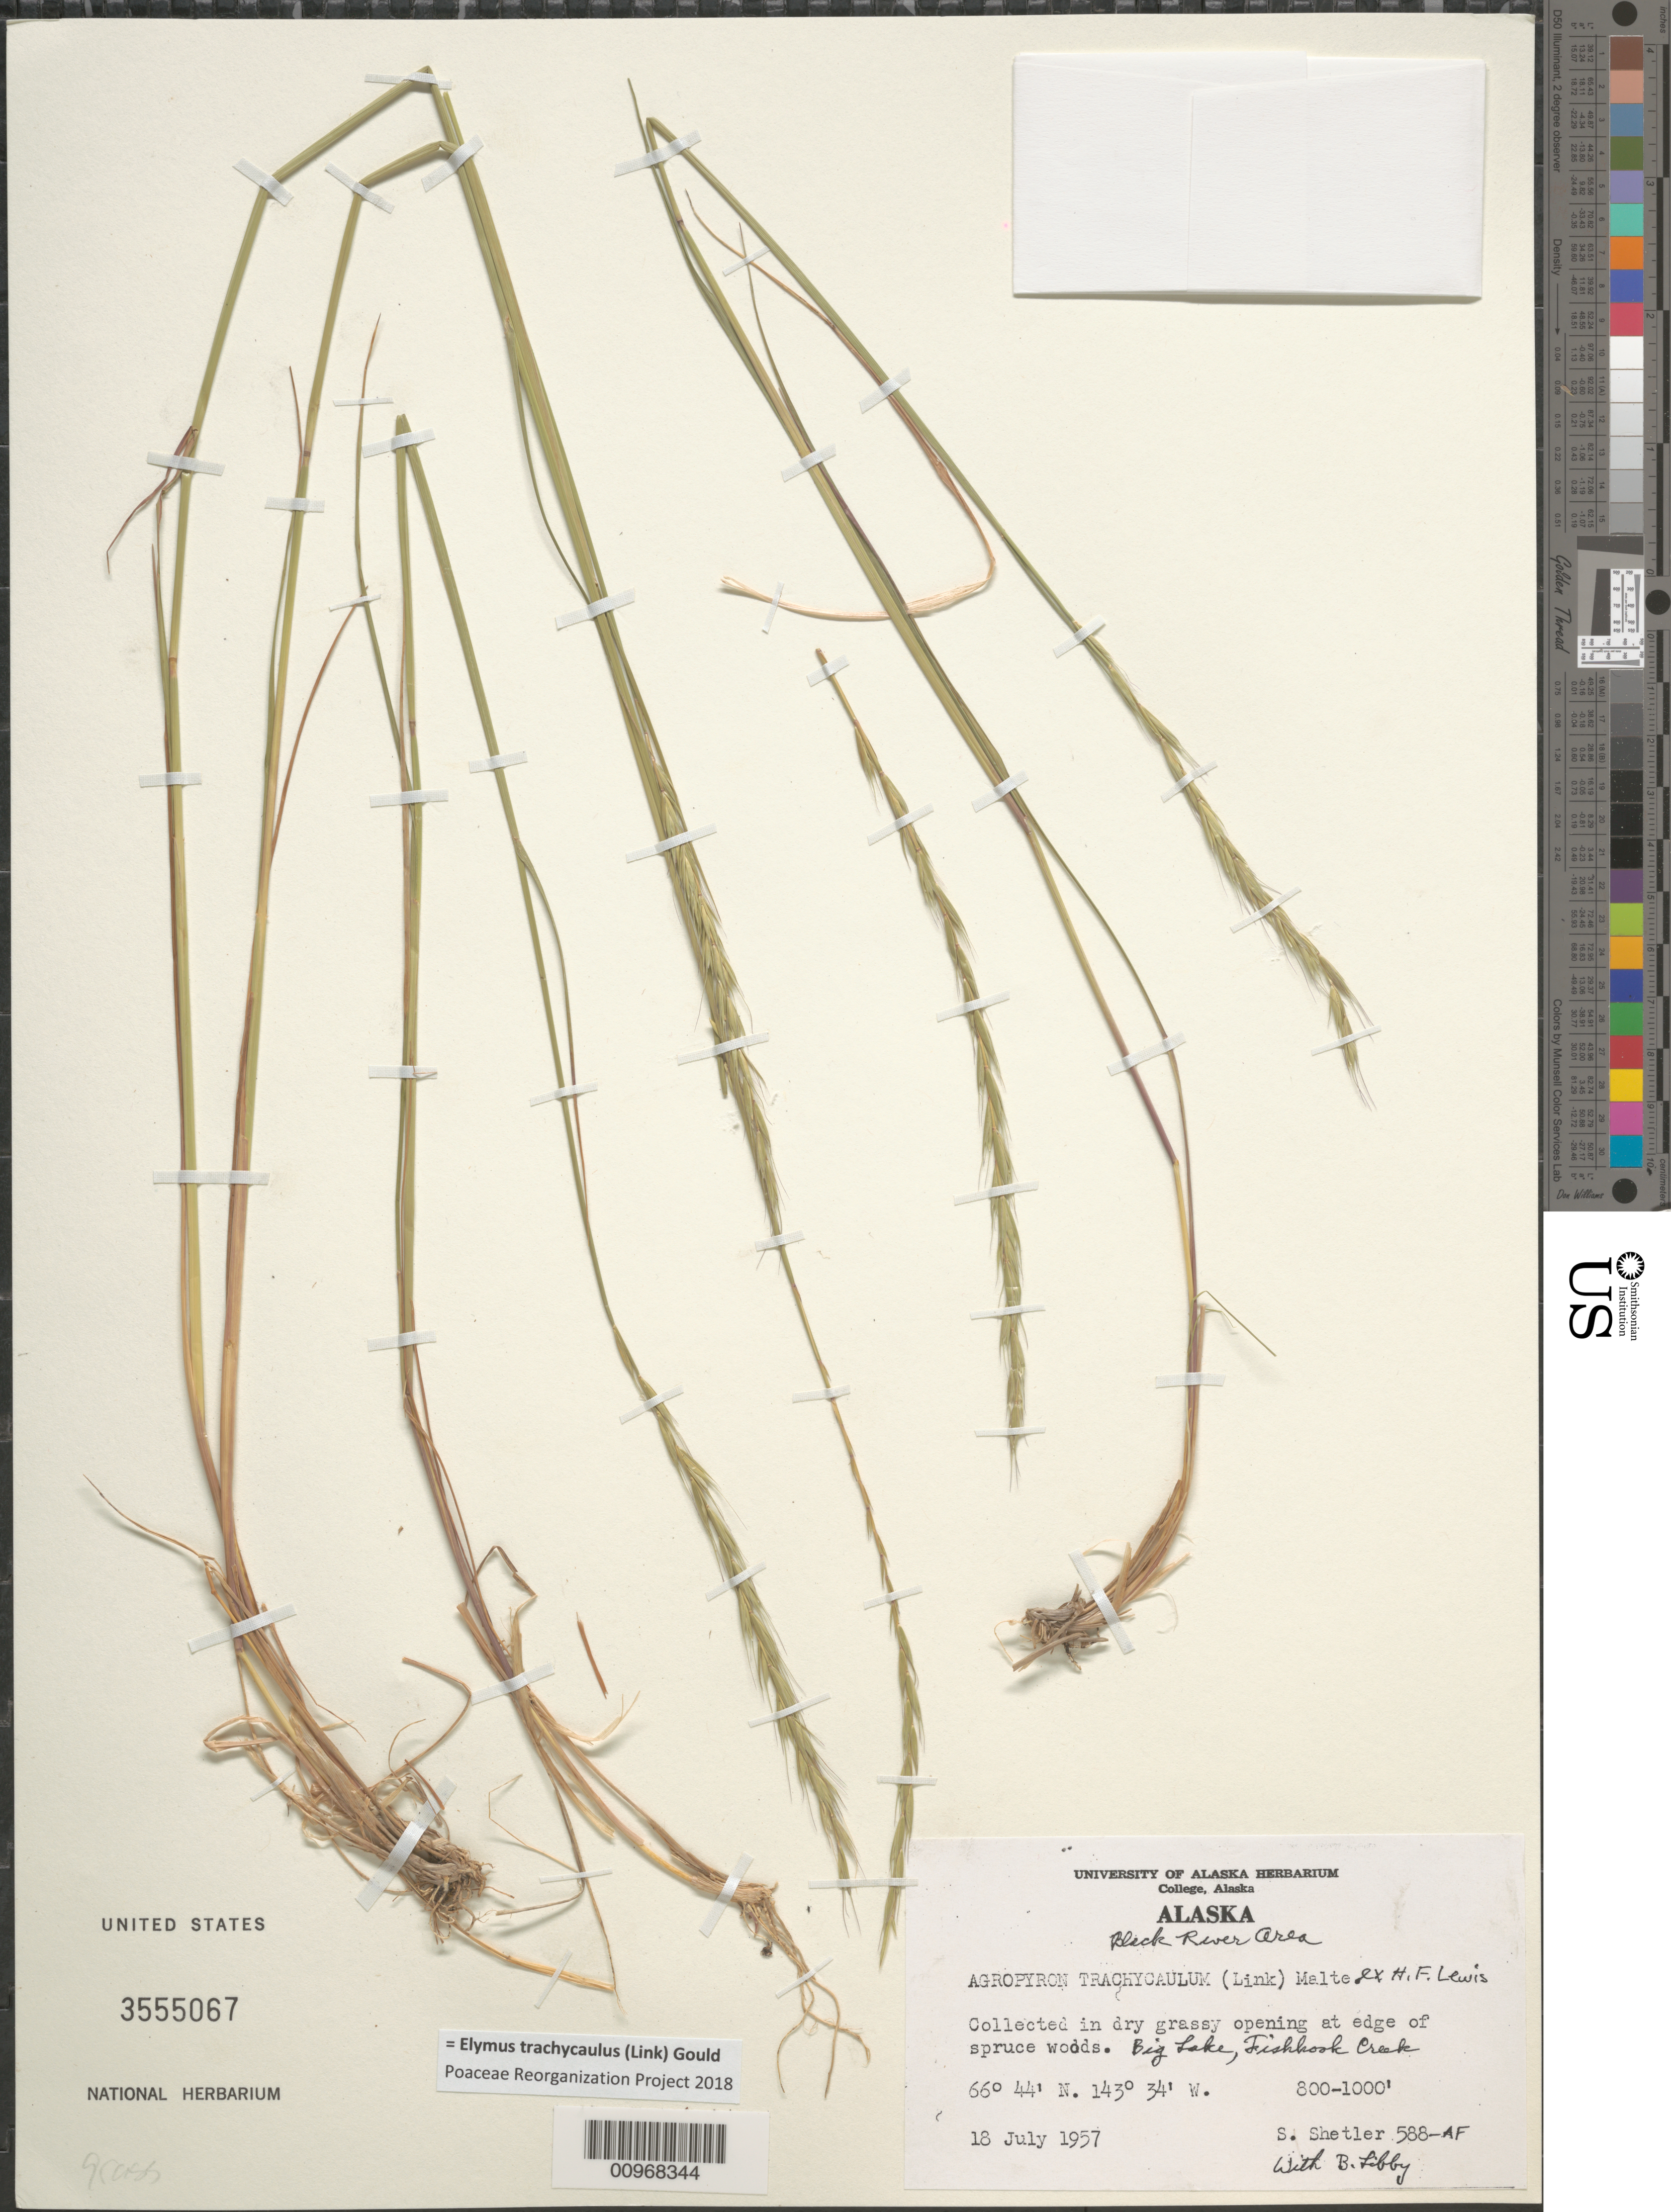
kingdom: Plantae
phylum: Tracheophyta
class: Liliopsida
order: Poales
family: Poaceae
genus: Elymus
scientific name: Elymus trachycaulus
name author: (Link) Gould ex Shinners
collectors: S. Shetler & B. Libby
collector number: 588-AF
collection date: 1957-07-18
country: United States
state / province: Alaska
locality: Black River Area. In dry grassy opening at edge of spruce woods. Big Lake, Fishhook Creek.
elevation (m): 244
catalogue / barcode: US 3555067